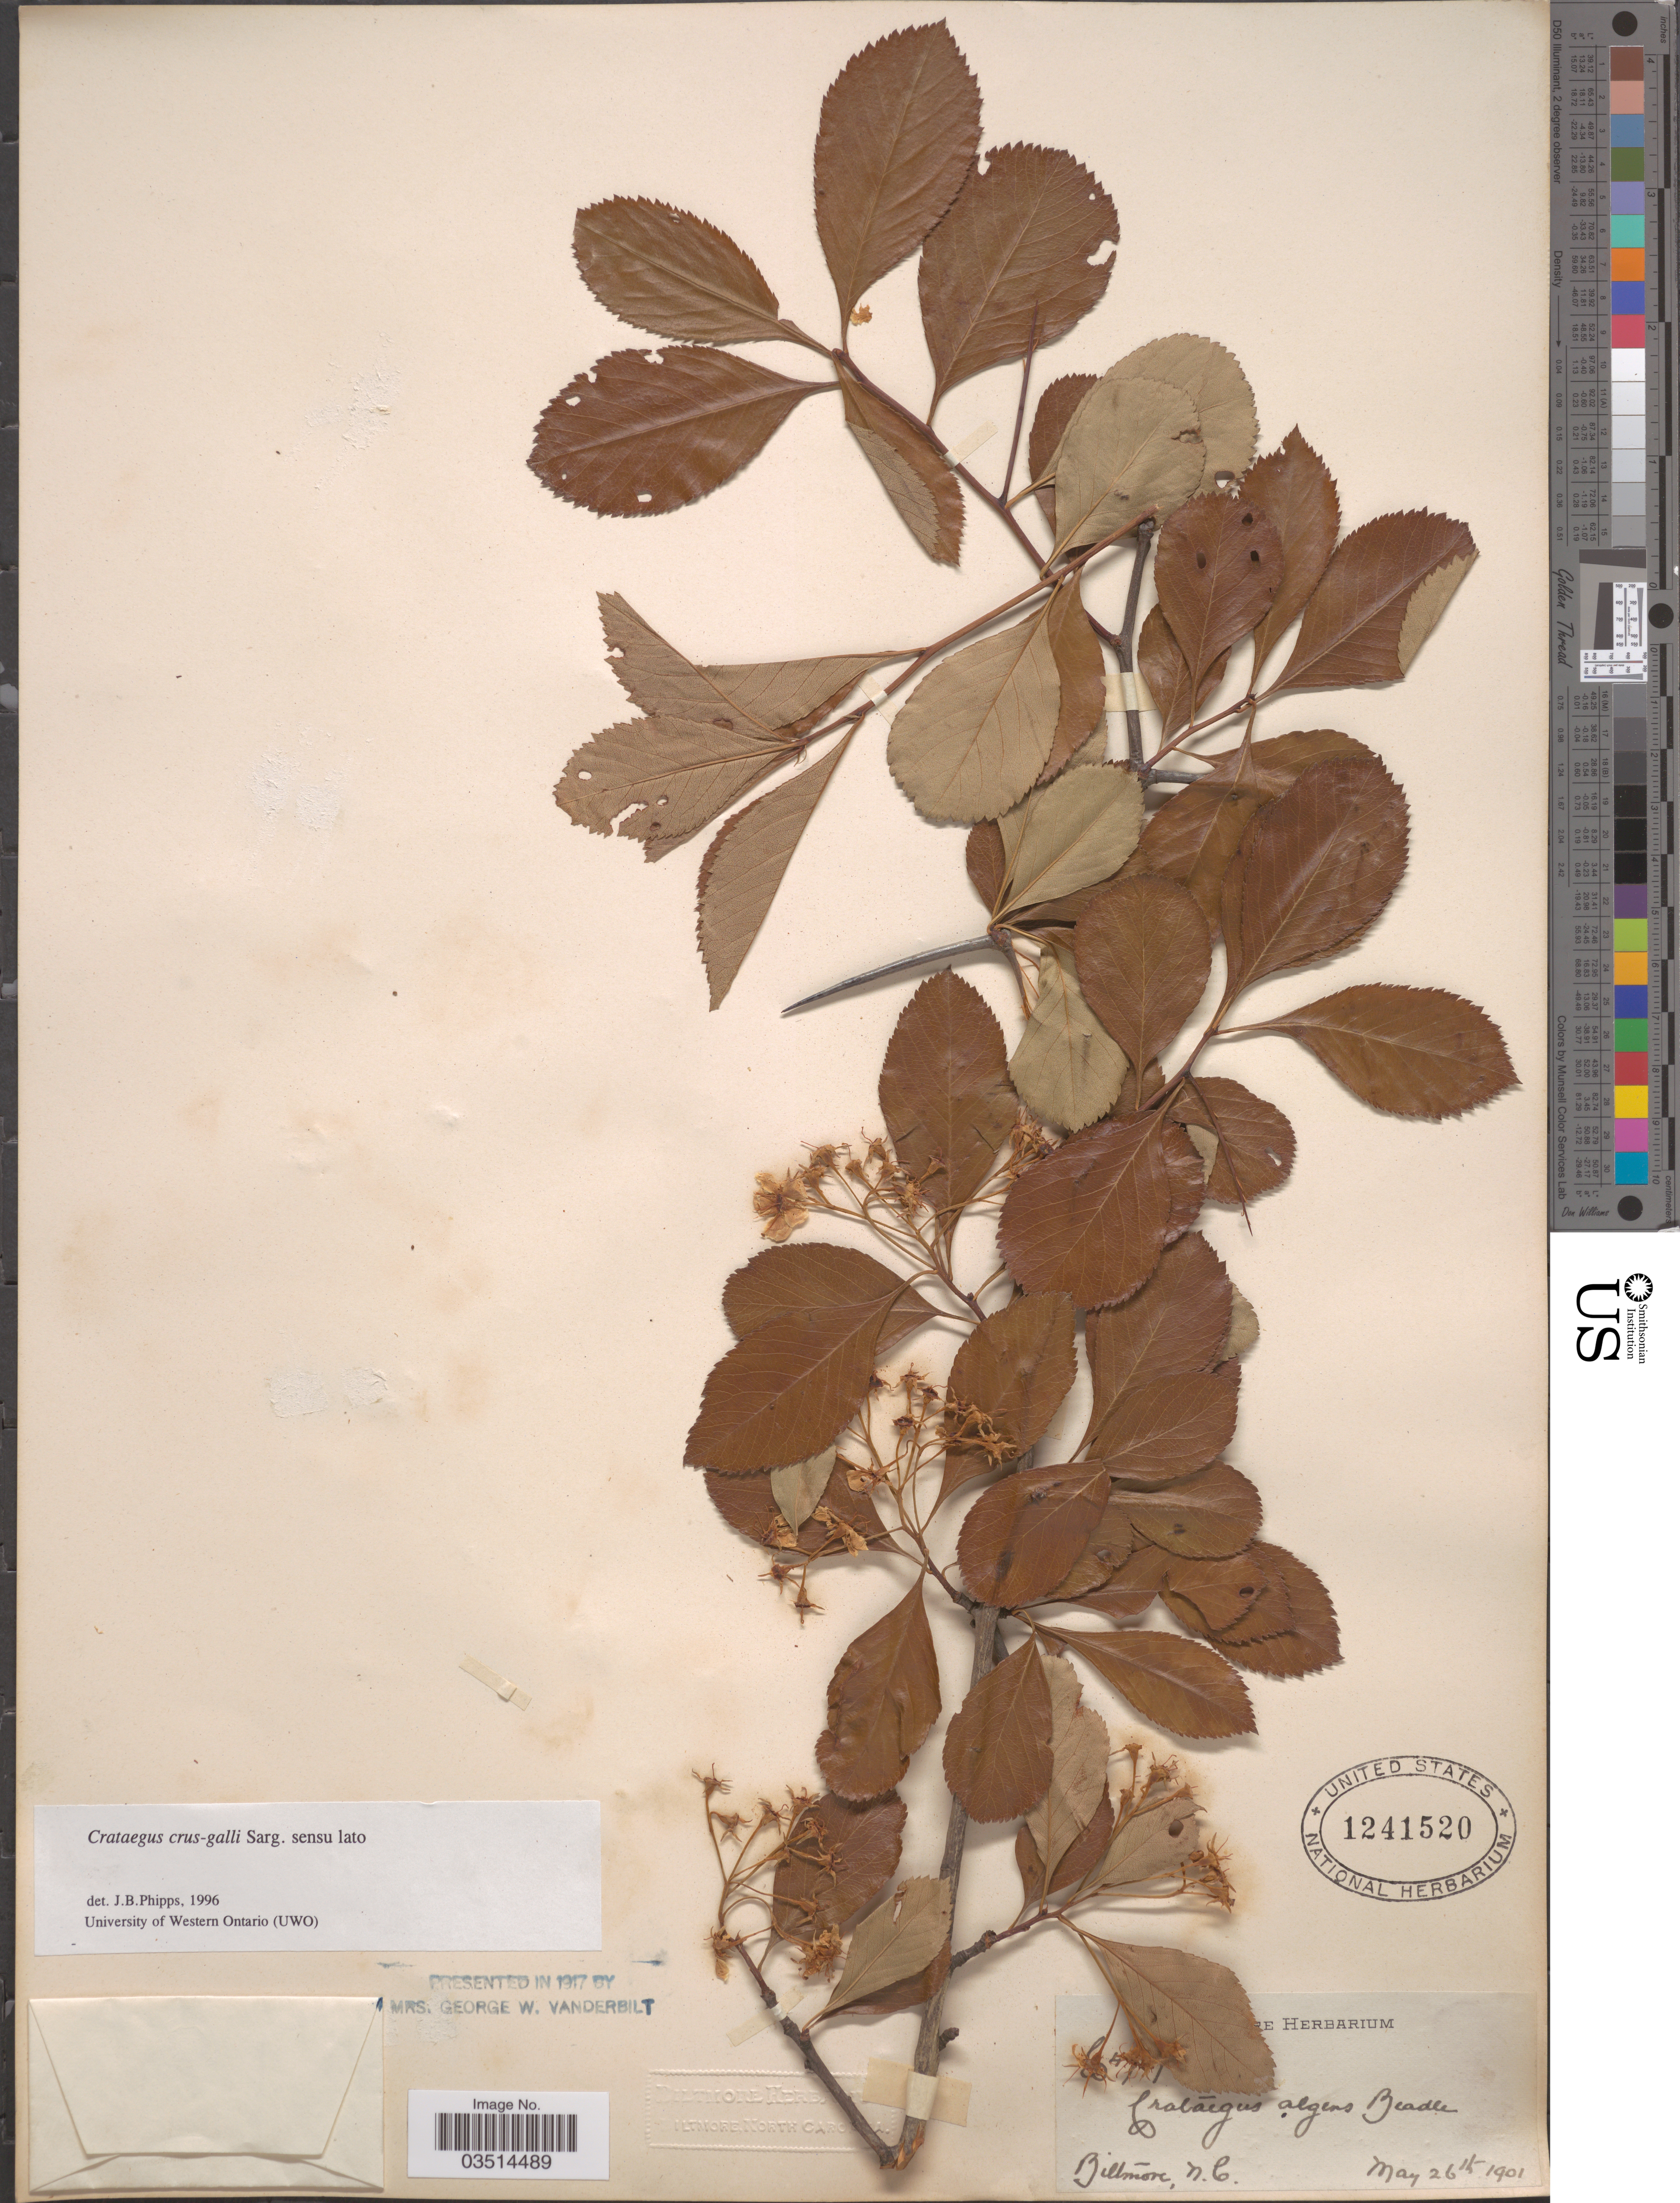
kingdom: Plantae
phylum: Tracheophyta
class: Magnoliopsida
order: Rosales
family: Rosaceae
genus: Crataegus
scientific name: Crataegus crus-galli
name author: L.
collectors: Biltmore Herbarium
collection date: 1901-05-26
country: United States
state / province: North Carolina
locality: Biltmore.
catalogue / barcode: US 1241520